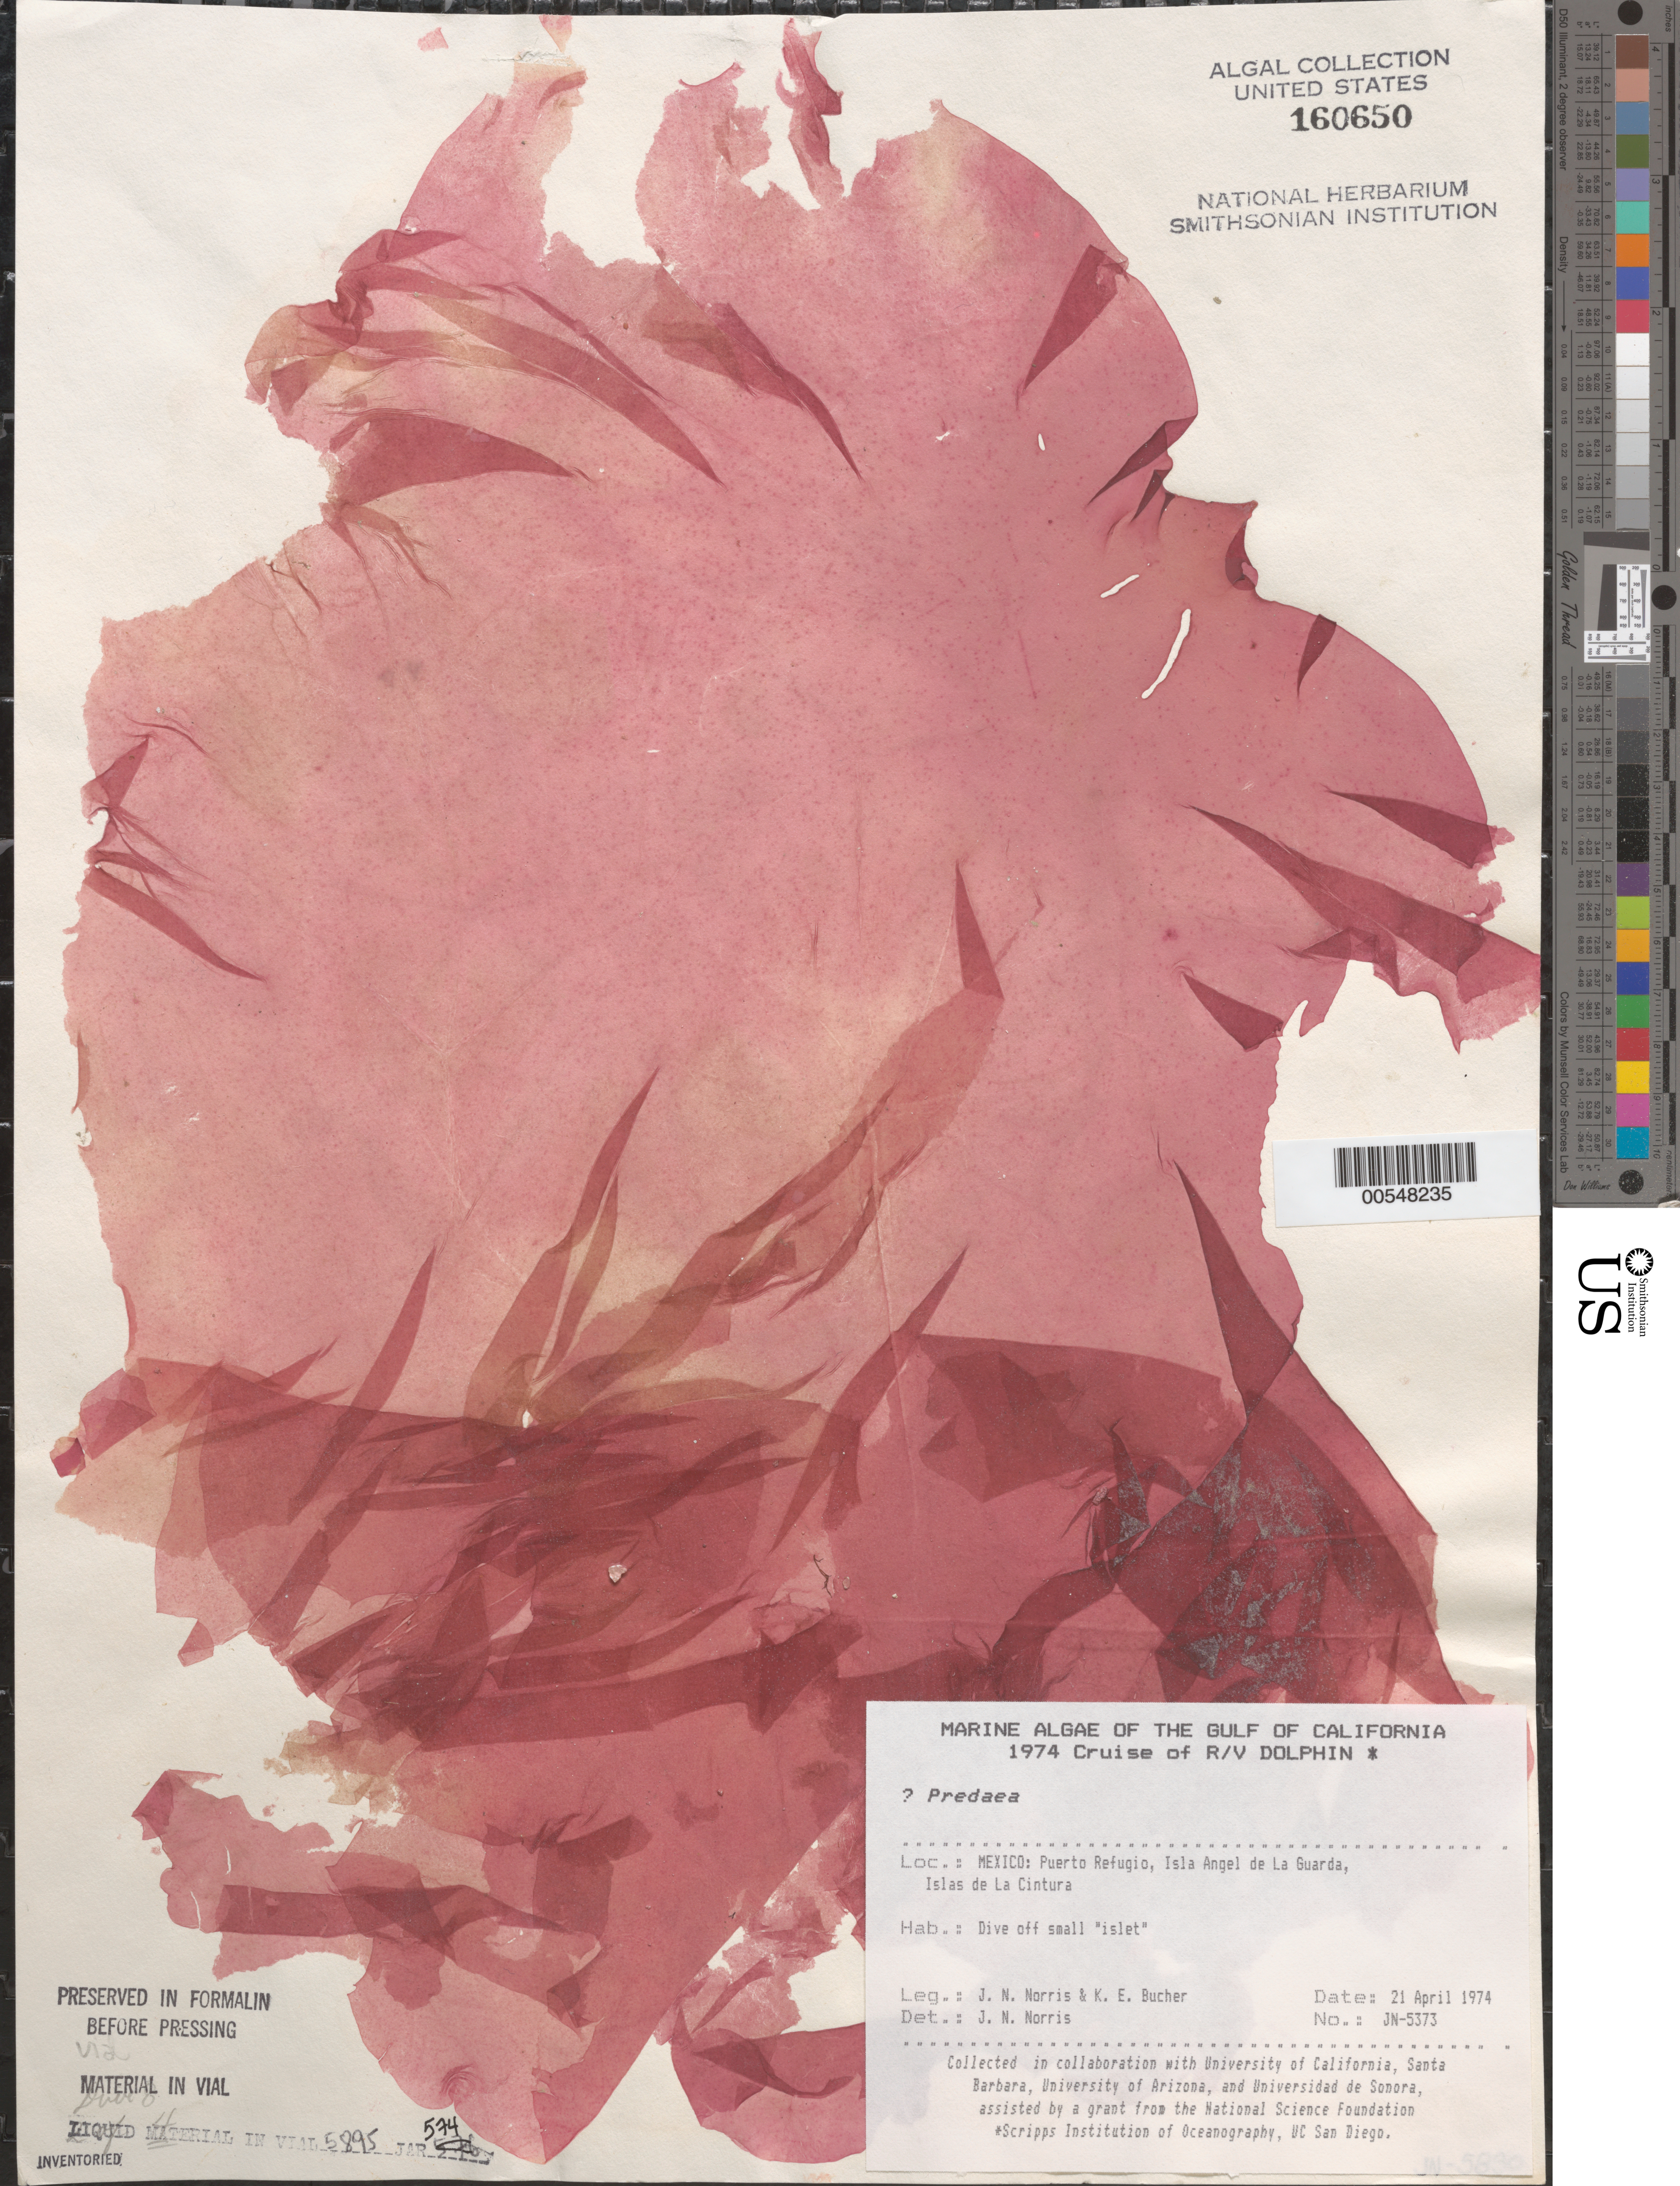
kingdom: Plantae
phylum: Rhodophyta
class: Florideophyceae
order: Nemastomatales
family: Nemastomataceae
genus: Predaea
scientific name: Predaea sp.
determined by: Norris, James N.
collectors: J. N. Norris & K. E. Bucher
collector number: JN-5373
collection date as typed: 21 Apr 1974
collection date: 1974-04-21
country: Mexico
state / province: Baja California Norte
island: Isla Angel de la Guarda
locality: Puerto Refugio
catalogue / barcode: US 160650